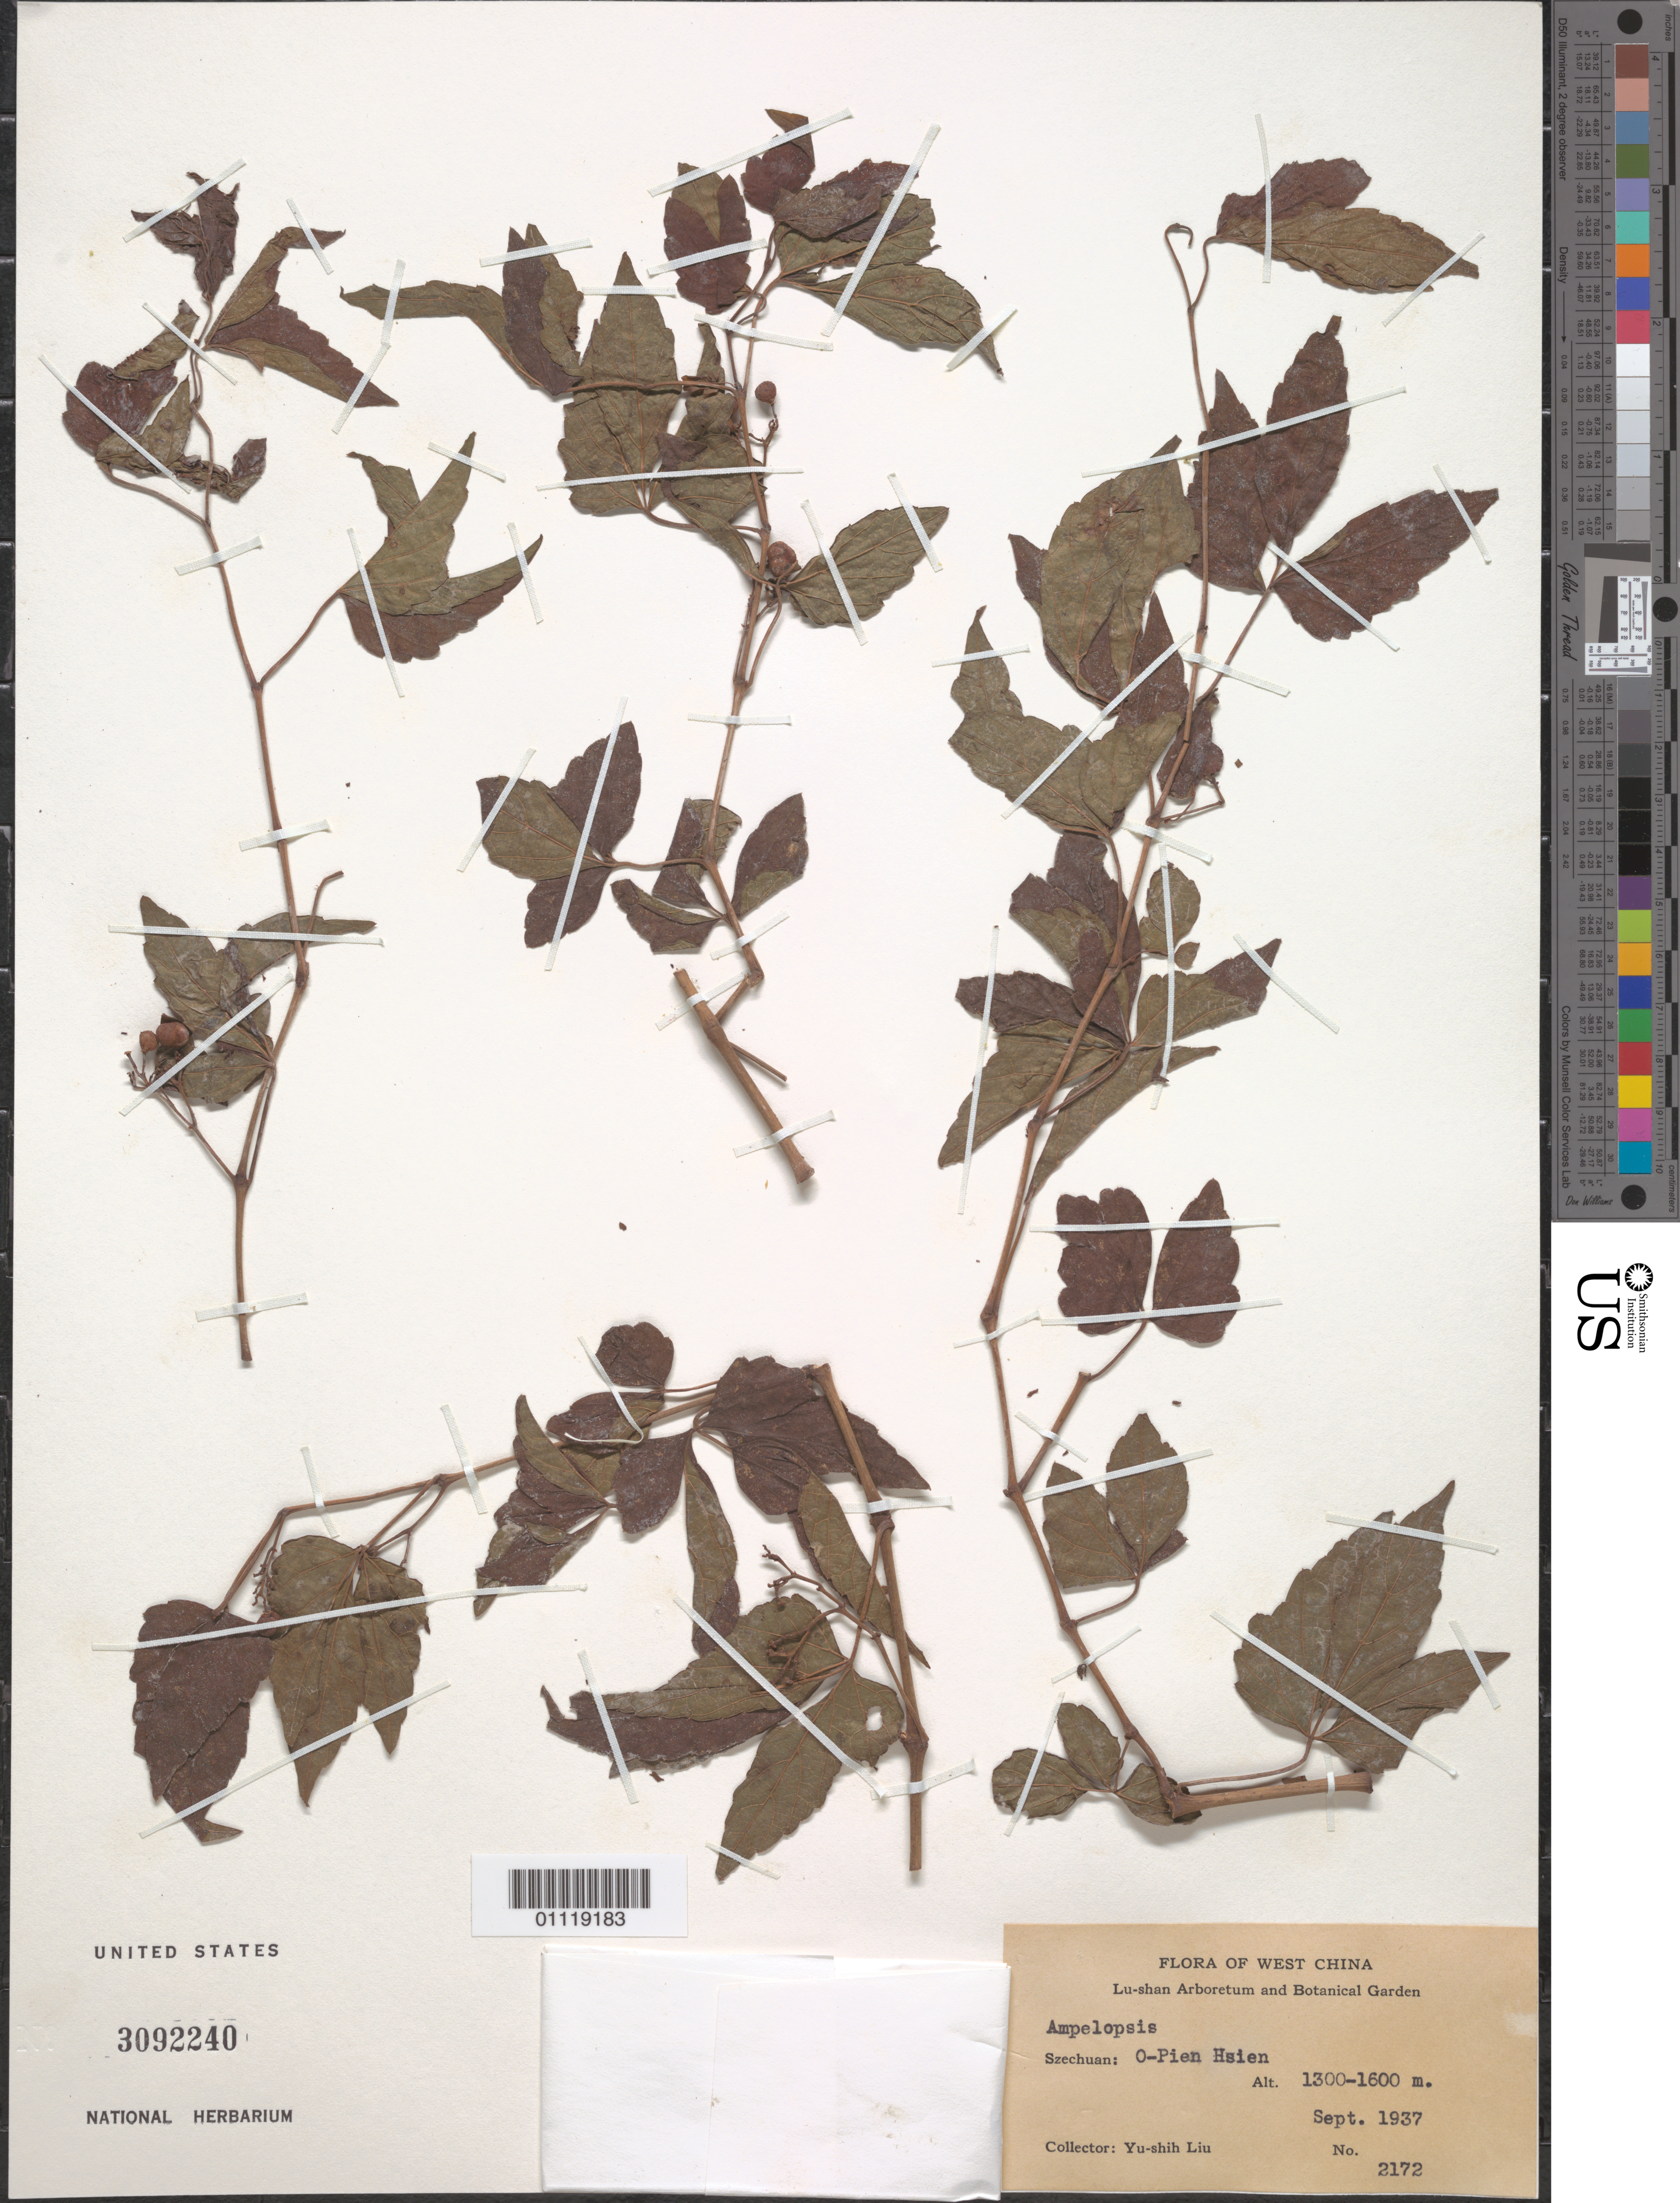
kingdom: Plantae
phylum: Tracheophyta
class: Magnoliopsida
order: Vitales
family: Vitaceae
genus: Ampelopsis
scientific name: Ampelopsis sp.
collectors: Y.-S. Liu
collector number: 2172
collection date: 1937-09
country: China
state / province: Sichuan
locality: O-Pien Hsien.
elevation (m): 1300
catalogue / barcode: US 3092240